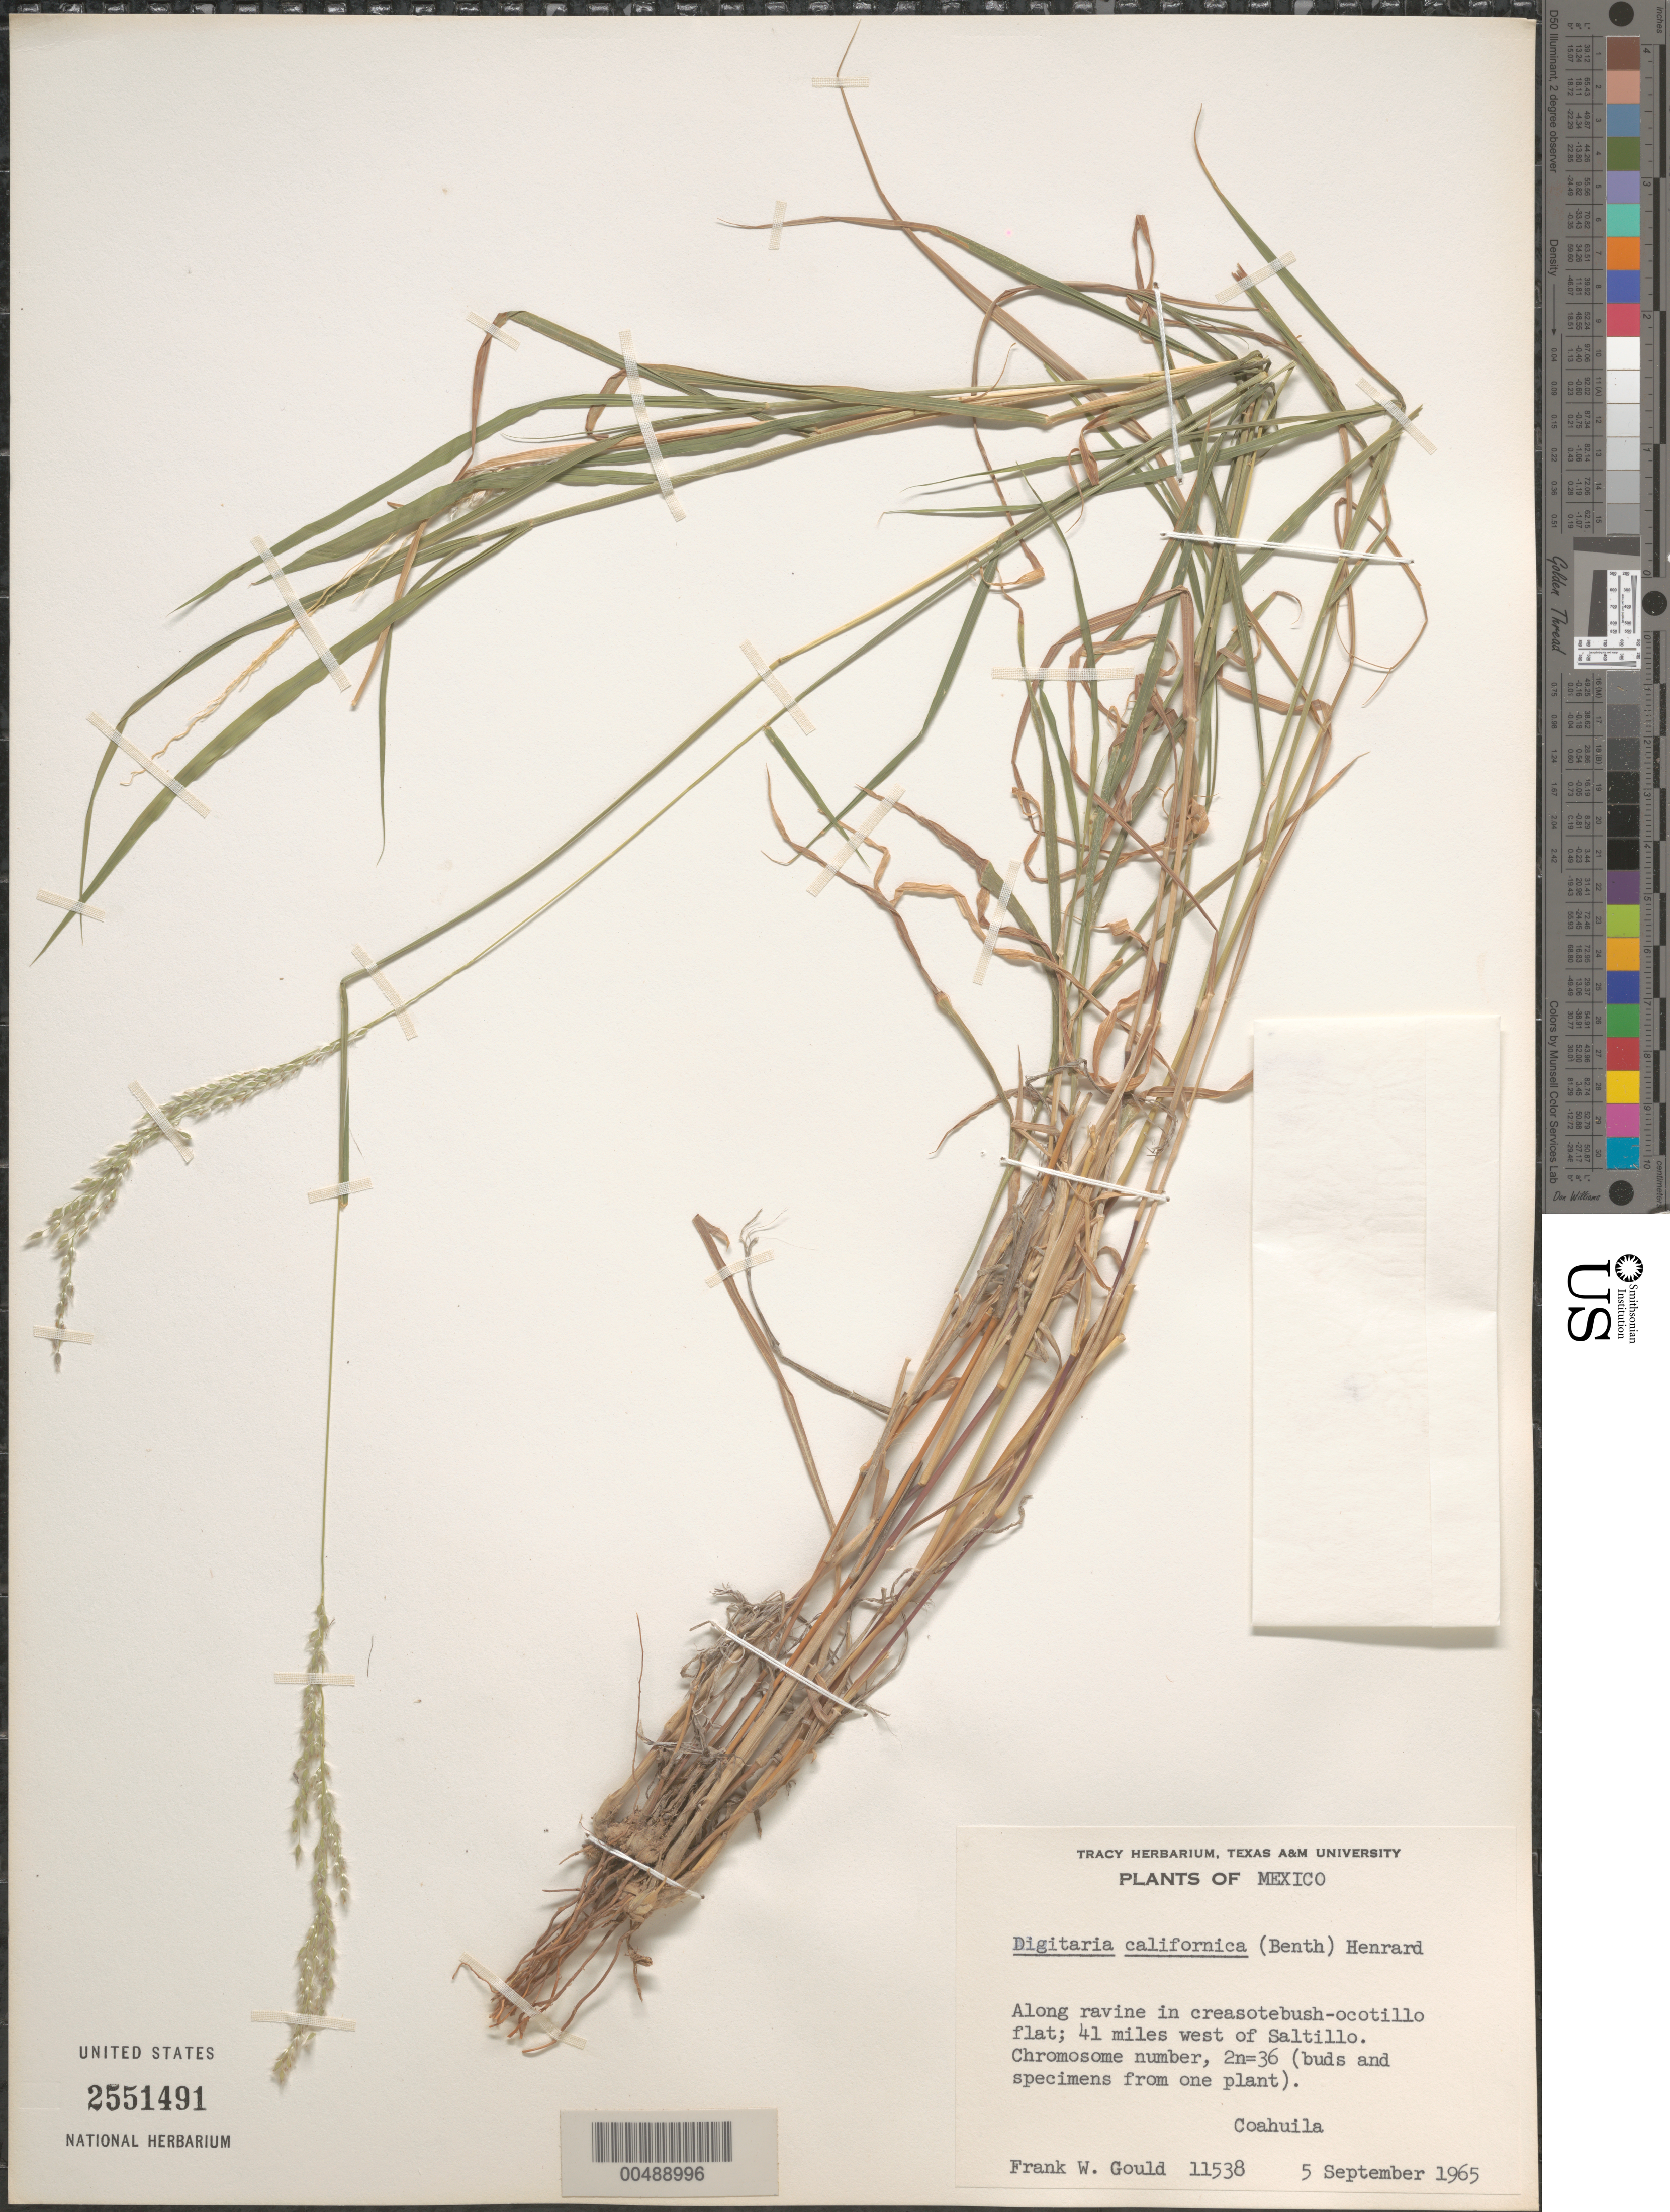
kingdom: Plantae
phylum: Tracheophyta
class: Liliopsida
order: Poales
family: Poaceae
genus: Digitaria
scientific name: Digitaria californica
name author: (Benth.) Henr.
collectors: F. W. Gould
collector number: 11538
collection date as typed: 5 Sep 1965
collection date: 1965-09-05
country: Mexico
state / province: Coahuila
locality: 41 mi W of Saltillo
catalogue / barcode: US 2551491